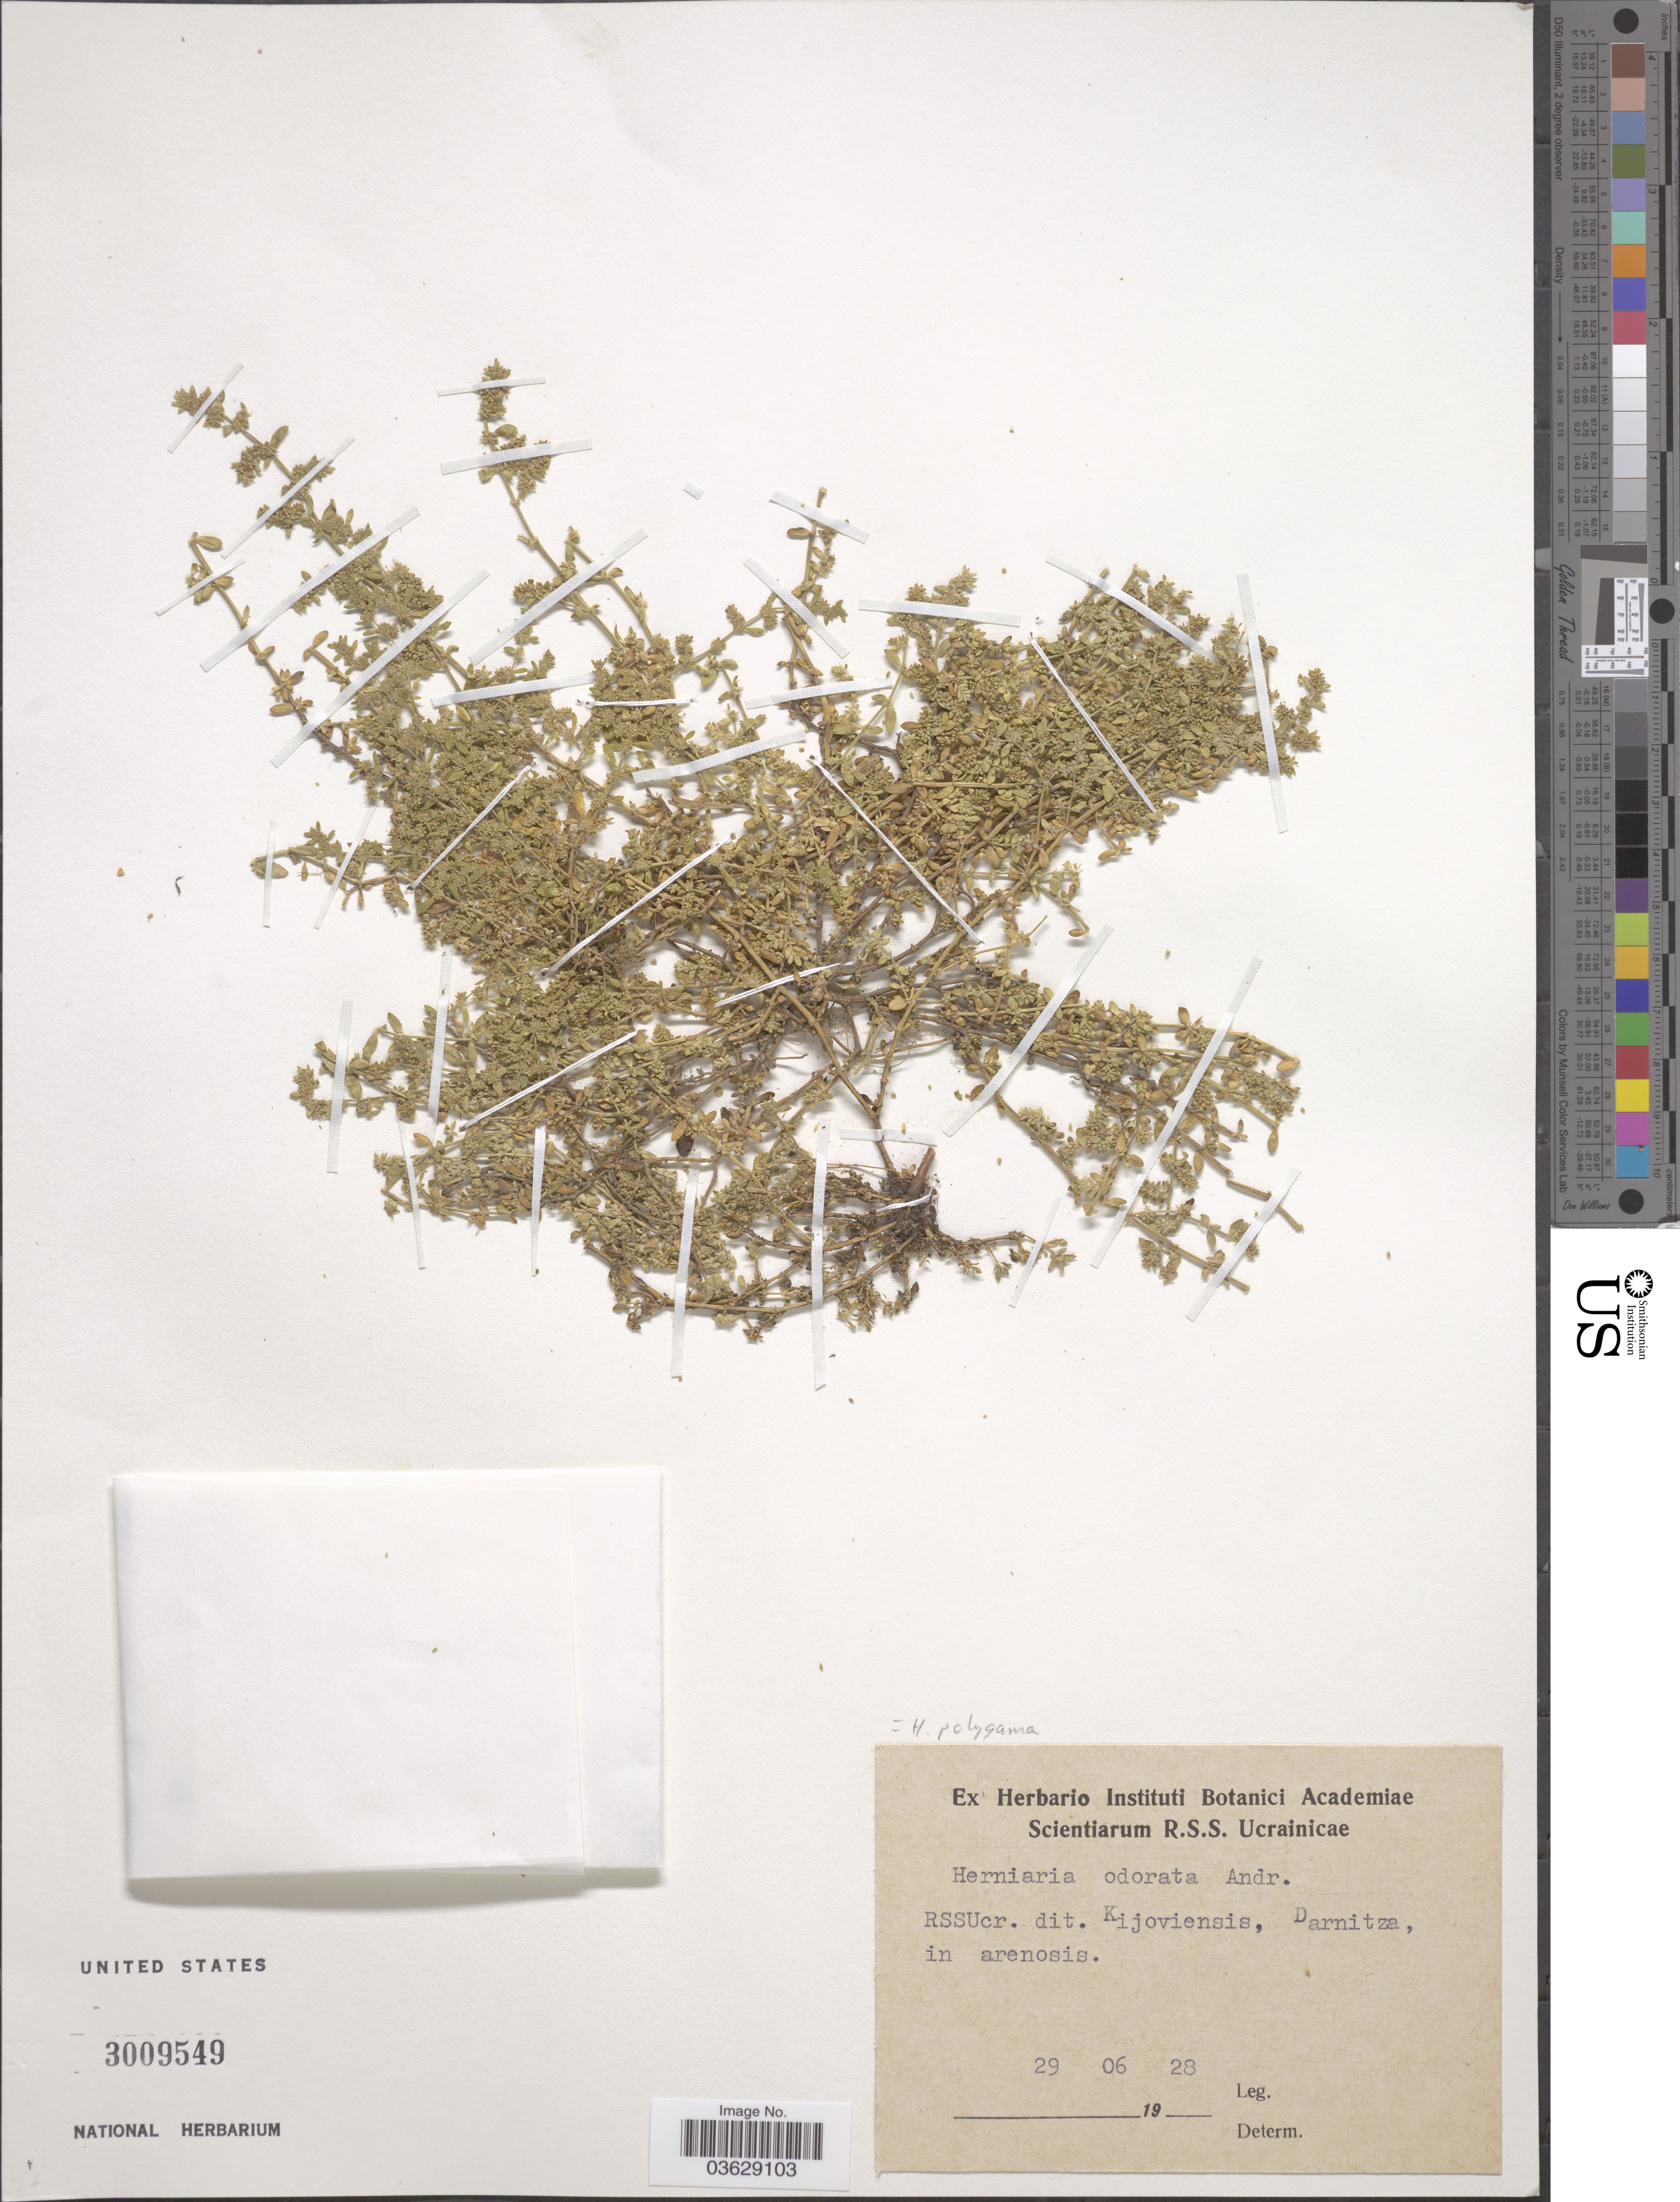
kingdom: Plantae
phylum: Tracheophyta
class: Magnoliopsida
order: Caryophyllales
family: Caryophyllaceae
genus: Herniaria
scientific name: Herniaria polygama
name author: J. Gay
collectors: ex herb. Instituti Botanici Academiae Sc. URSS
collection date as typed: Transcribed d/m/y: 29/6/28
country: Ukraine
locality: RSSUcr. dit. Kijoviensis, Darnitza, in arenosis.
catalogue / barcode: US 3009549